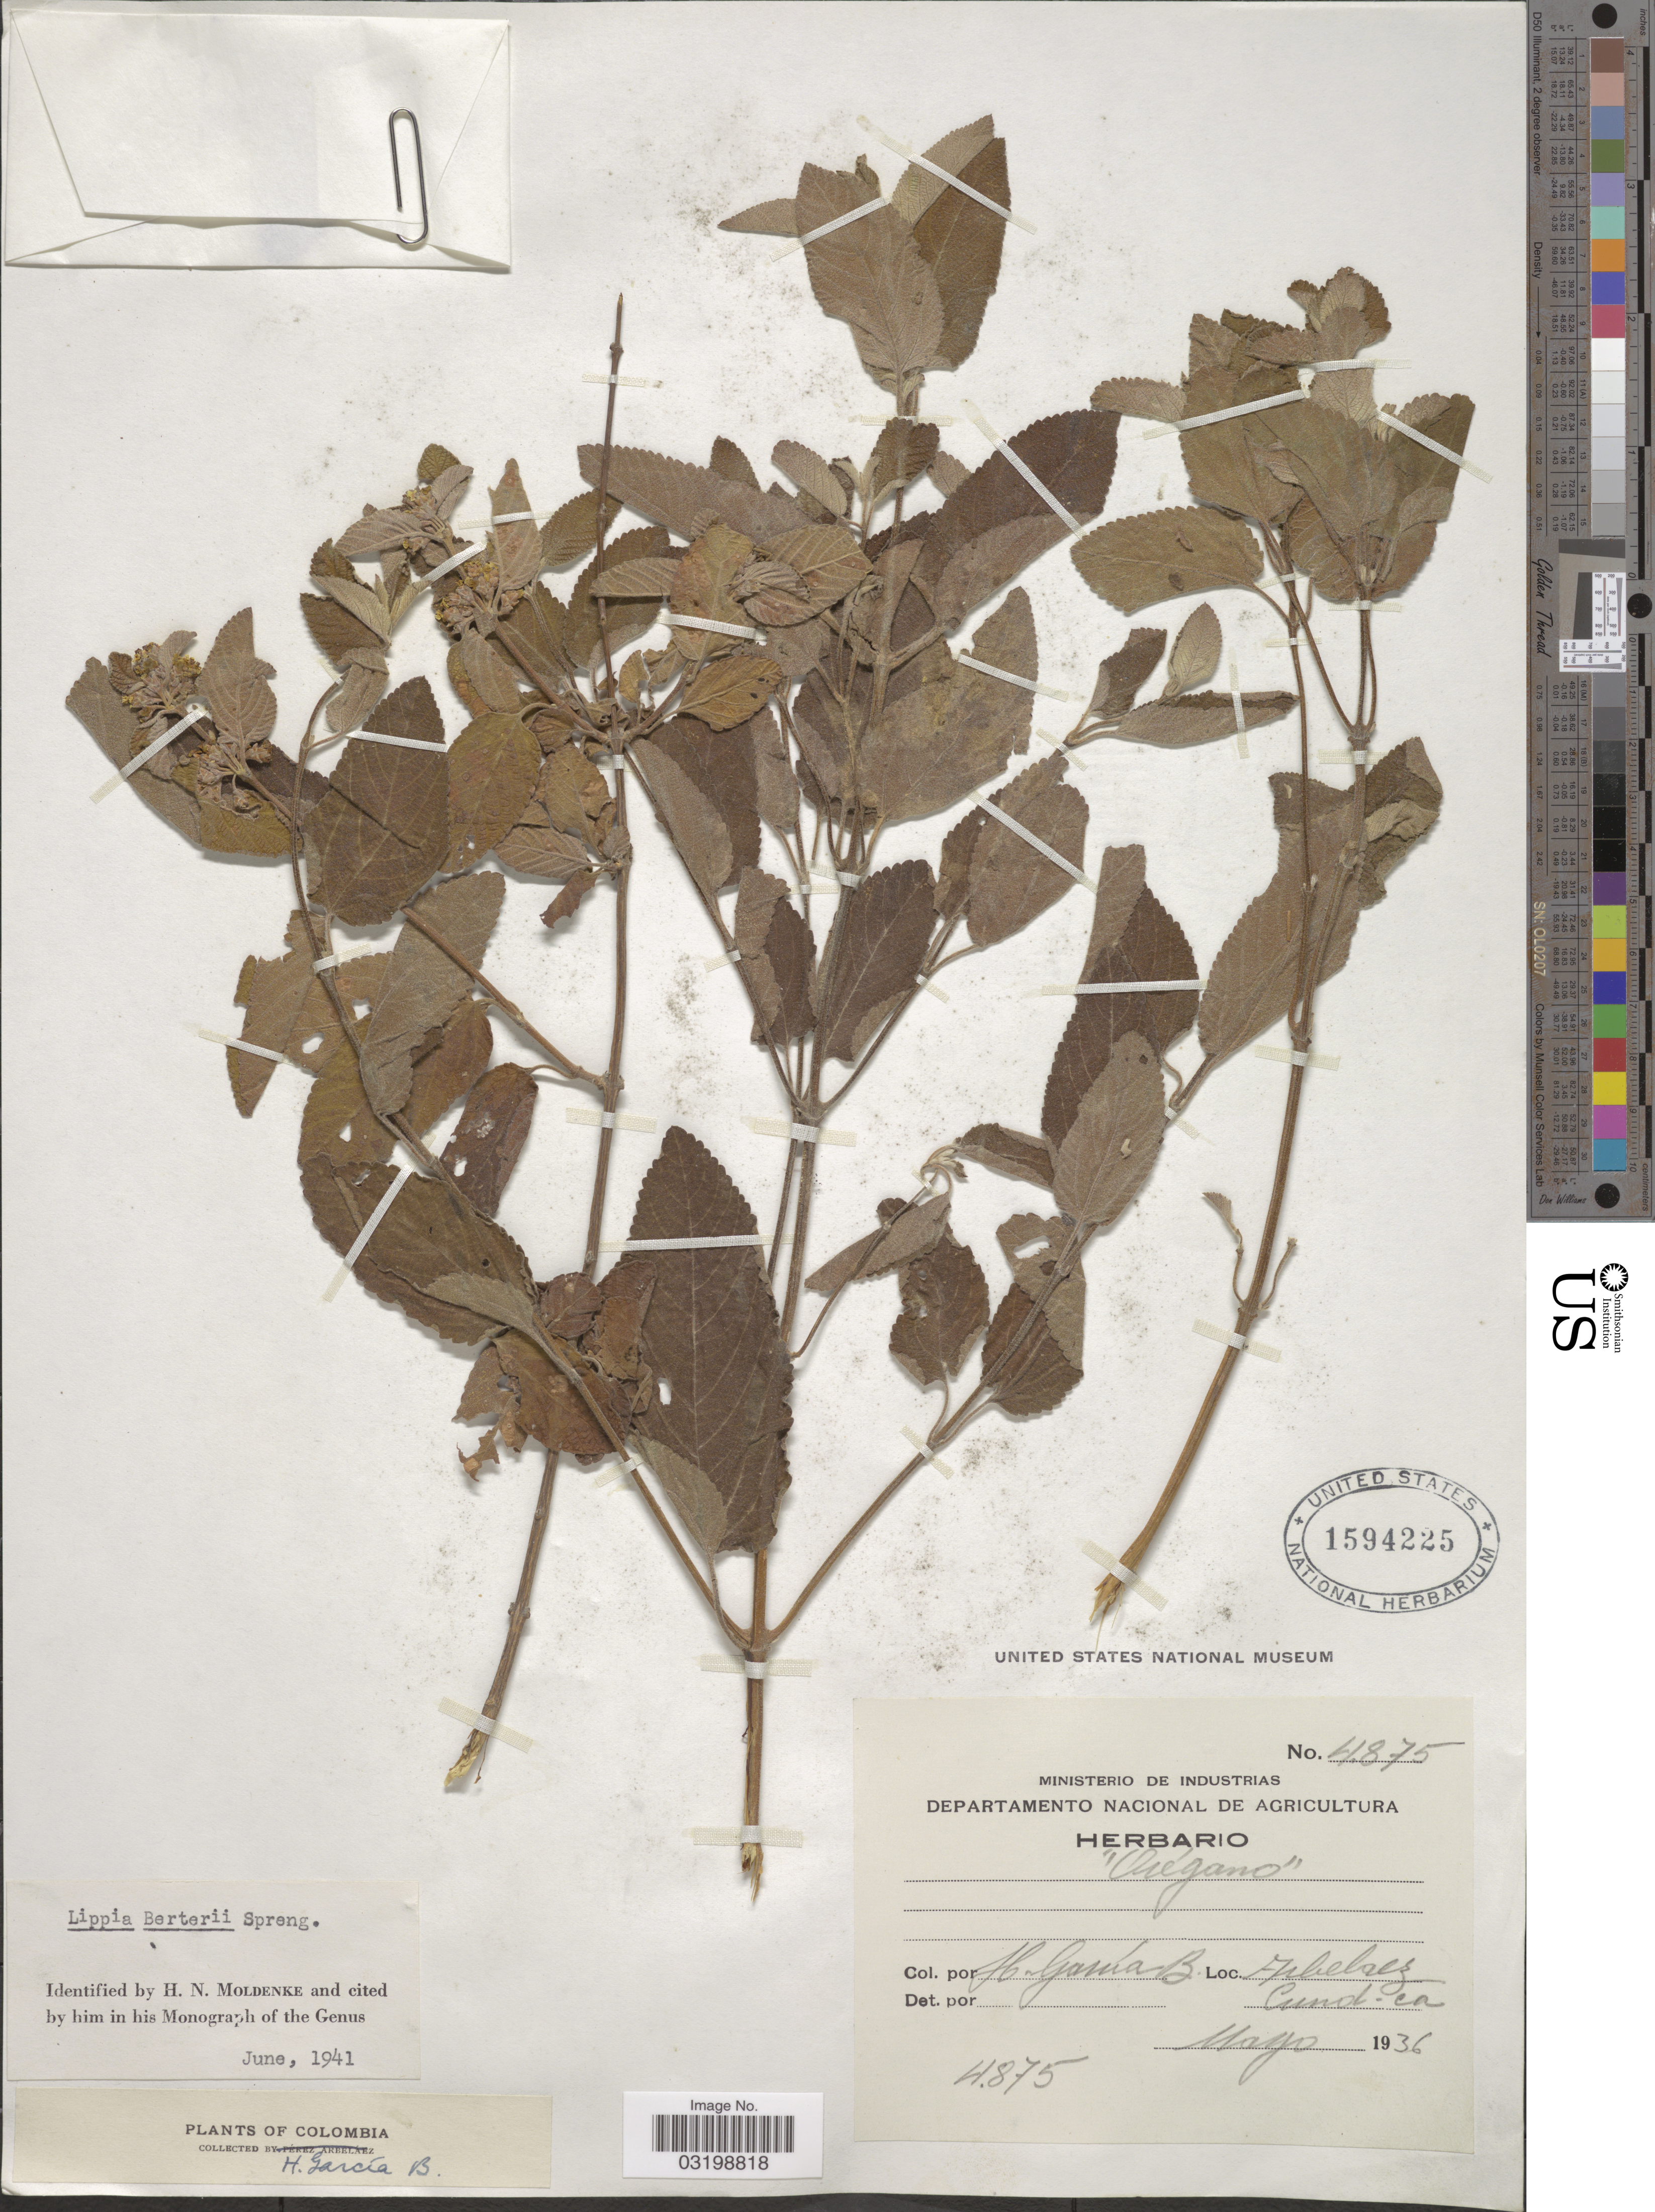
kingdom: Plantae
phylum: Tracheophyta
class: Magnoliopsida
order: Lamiales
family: Verbenaceae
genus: Lippia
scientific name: Lippia berteroi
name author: Spreng.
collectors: H. García B.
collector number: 4875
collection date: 1936-05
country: Colombia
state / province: Cundinamarca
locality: Arbelaez. Cund-ca.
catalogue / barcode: US 1594225